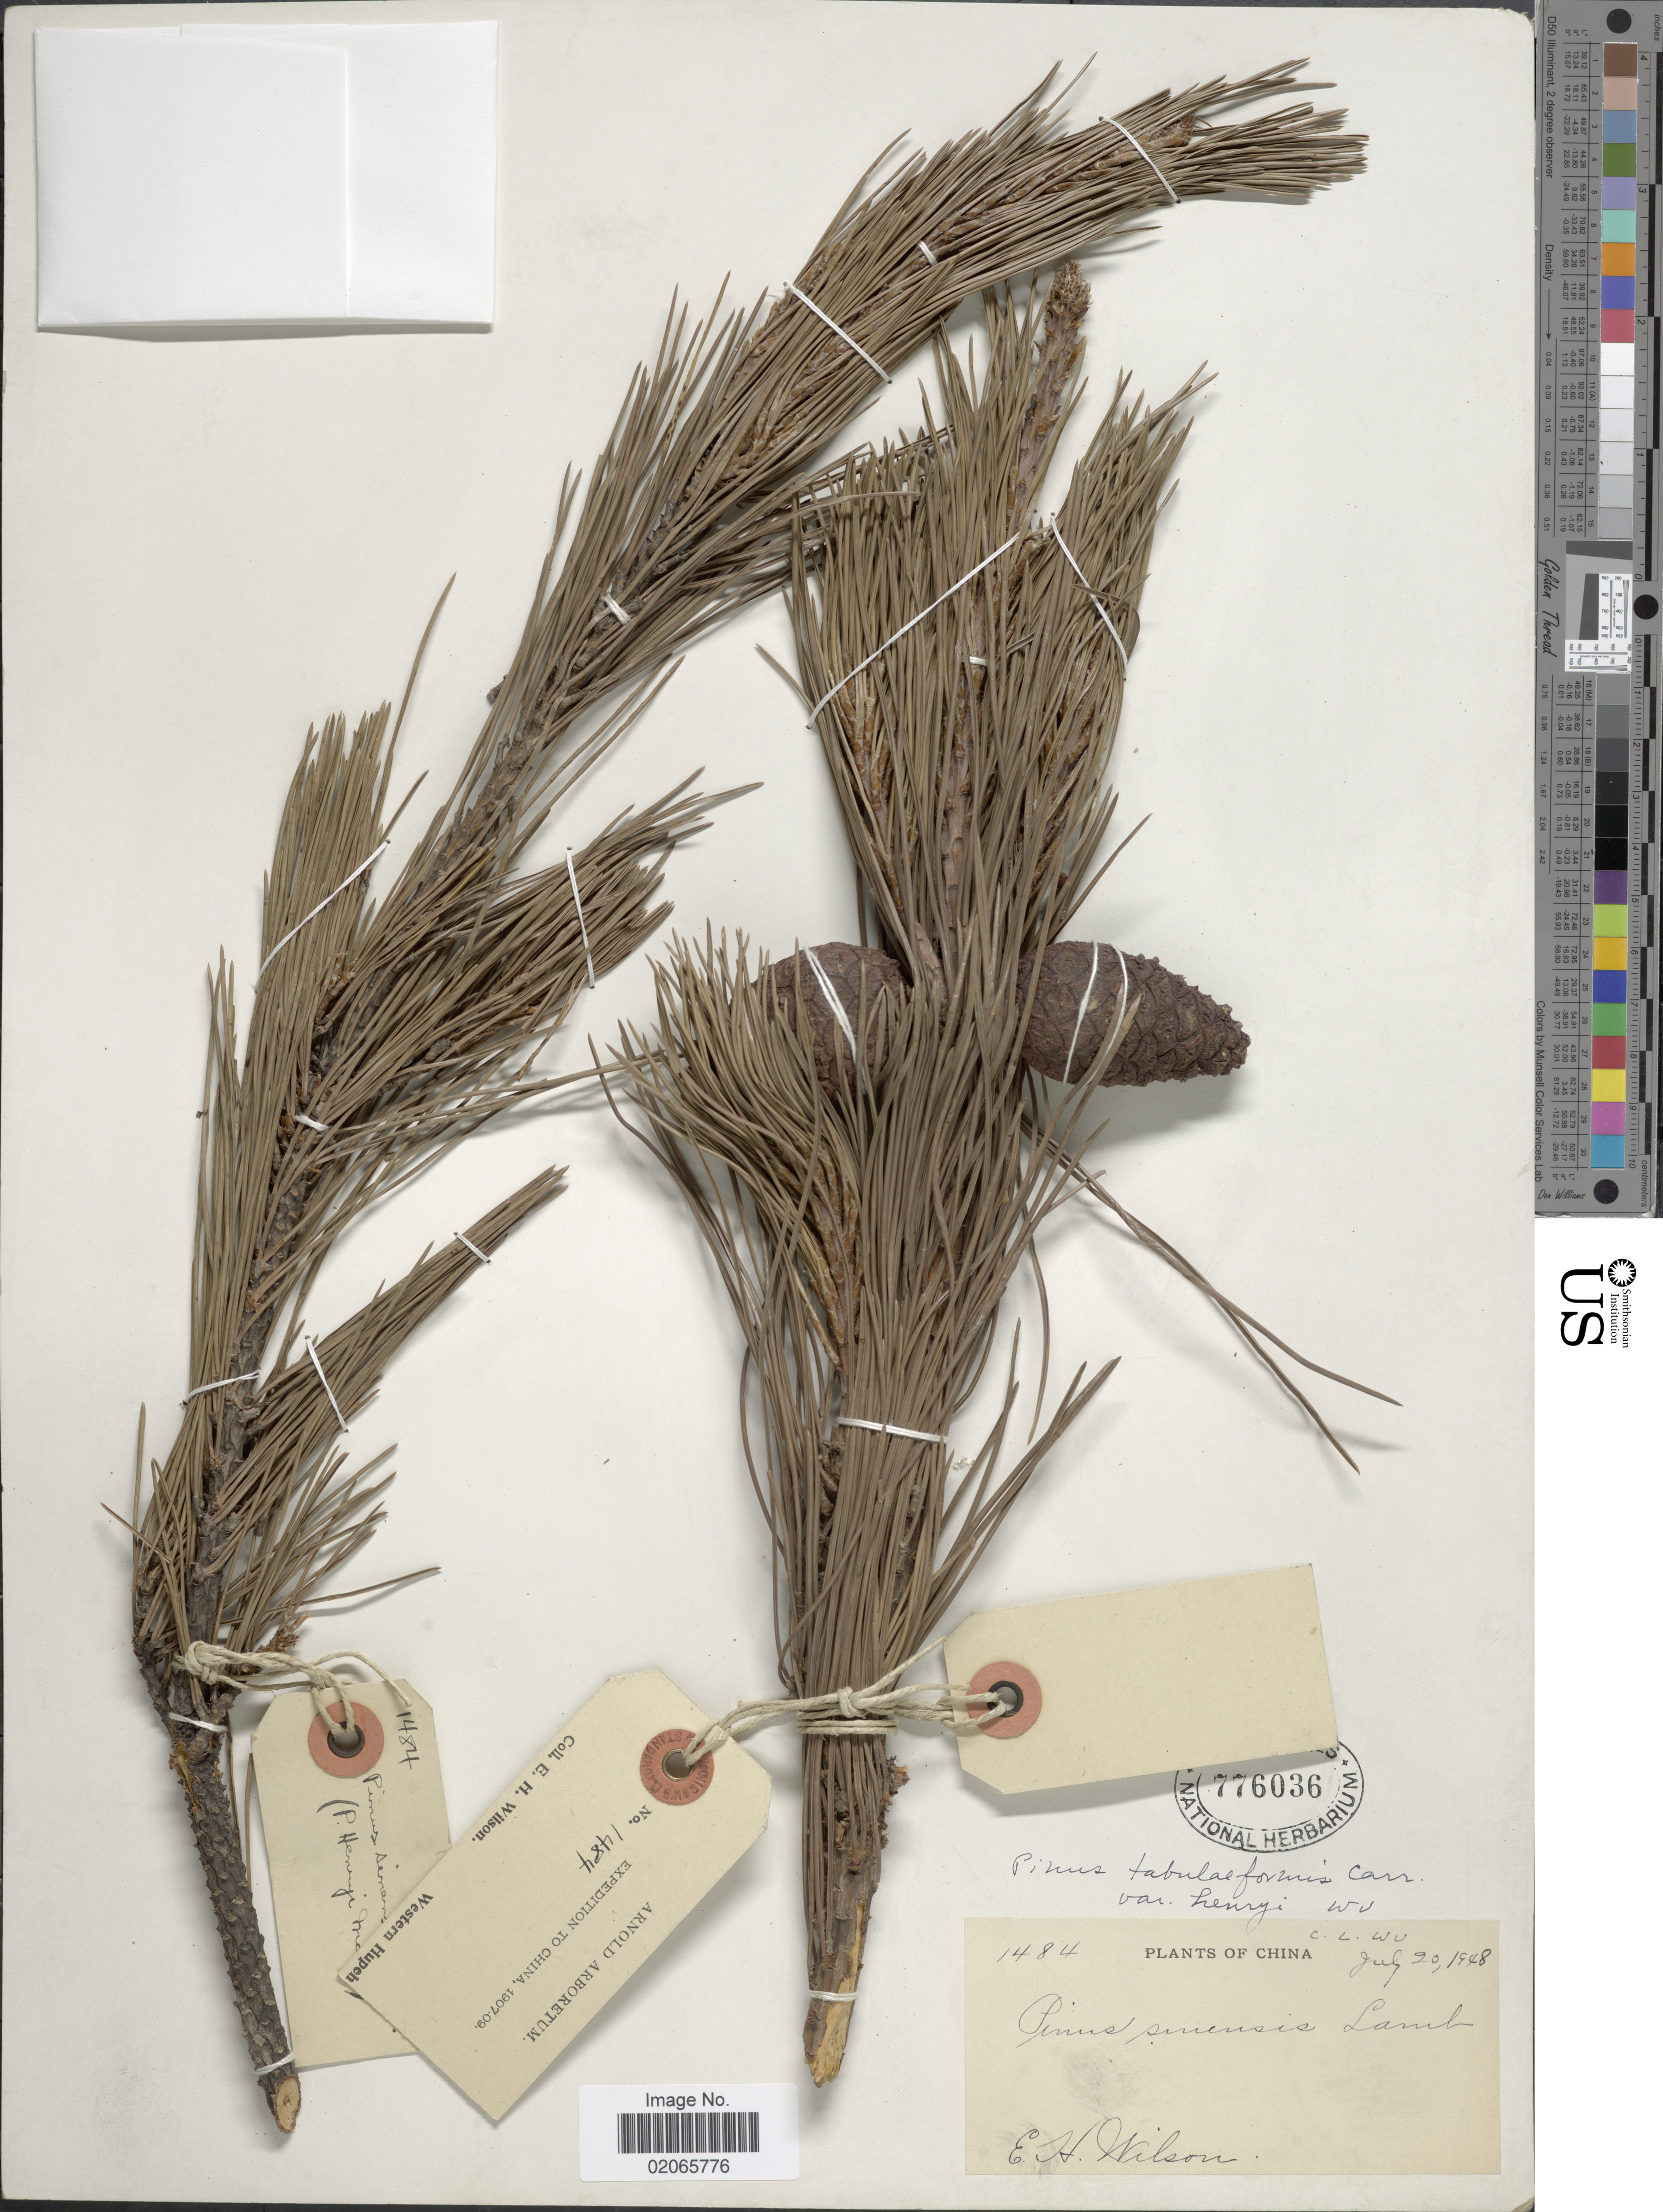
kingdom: Plantae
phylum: Tracheophyta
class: Pinopsida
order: Pinales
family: Pinaceae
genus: Pinus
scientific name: Pinus tabuliformis var. henryi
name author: (Mast.) C.T. Kuan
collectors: E. Wilson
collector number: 1484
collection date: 1907/1909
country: China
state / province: Hubei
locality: Western Hupeh.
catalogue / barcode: US 776036